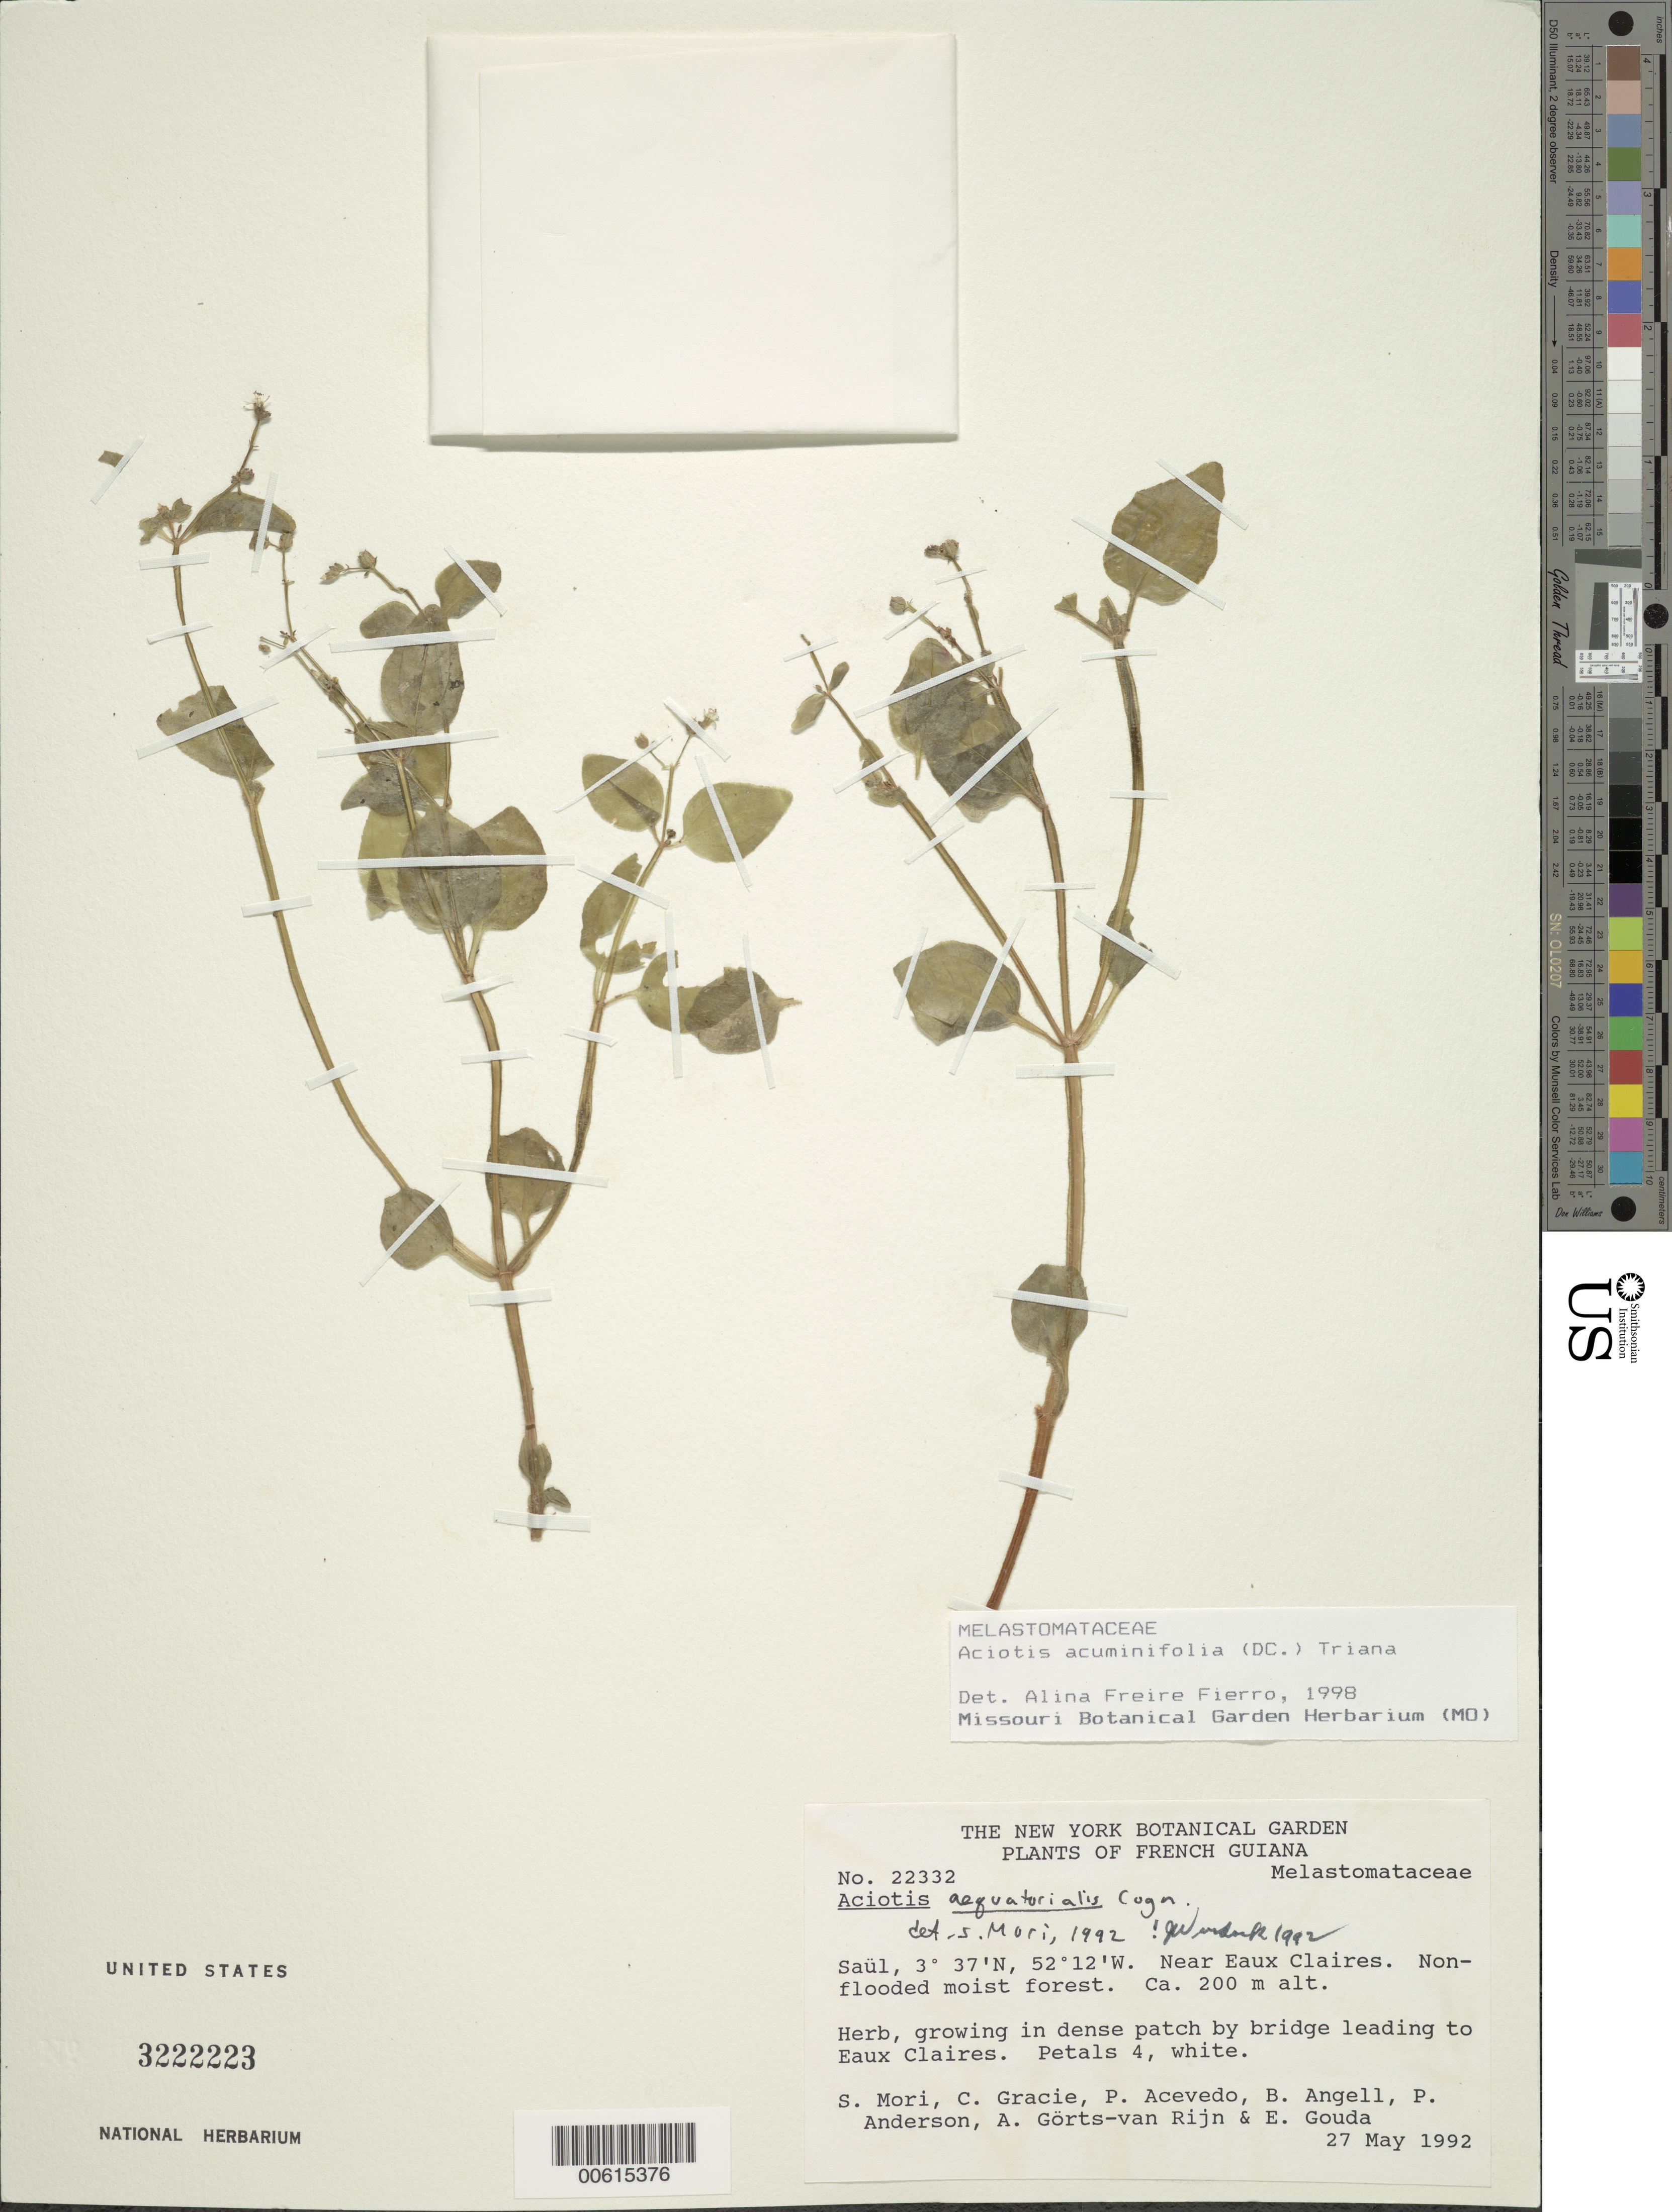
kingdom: Plantae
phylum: Tracheophyta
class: Magnoliopsida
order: Myrtales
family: Melastomataceae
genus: Aciotis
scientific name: Aciotis acuminifolia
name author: (Mart. ex DC.) Triana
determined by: Freire-Fierro, A.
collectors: S. Mori, C. A. Gracie, P. Acevedo-Rodr., Bobbi Angell & P. Anderson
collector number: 22332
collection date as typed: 27-May-92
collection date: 1992-05-27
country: French Guiana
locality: Saül, near Eaux Claires; by bridge leading to Eaux Claires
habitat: Non-flooded moist forest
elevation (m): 200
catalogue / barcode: US 3222223